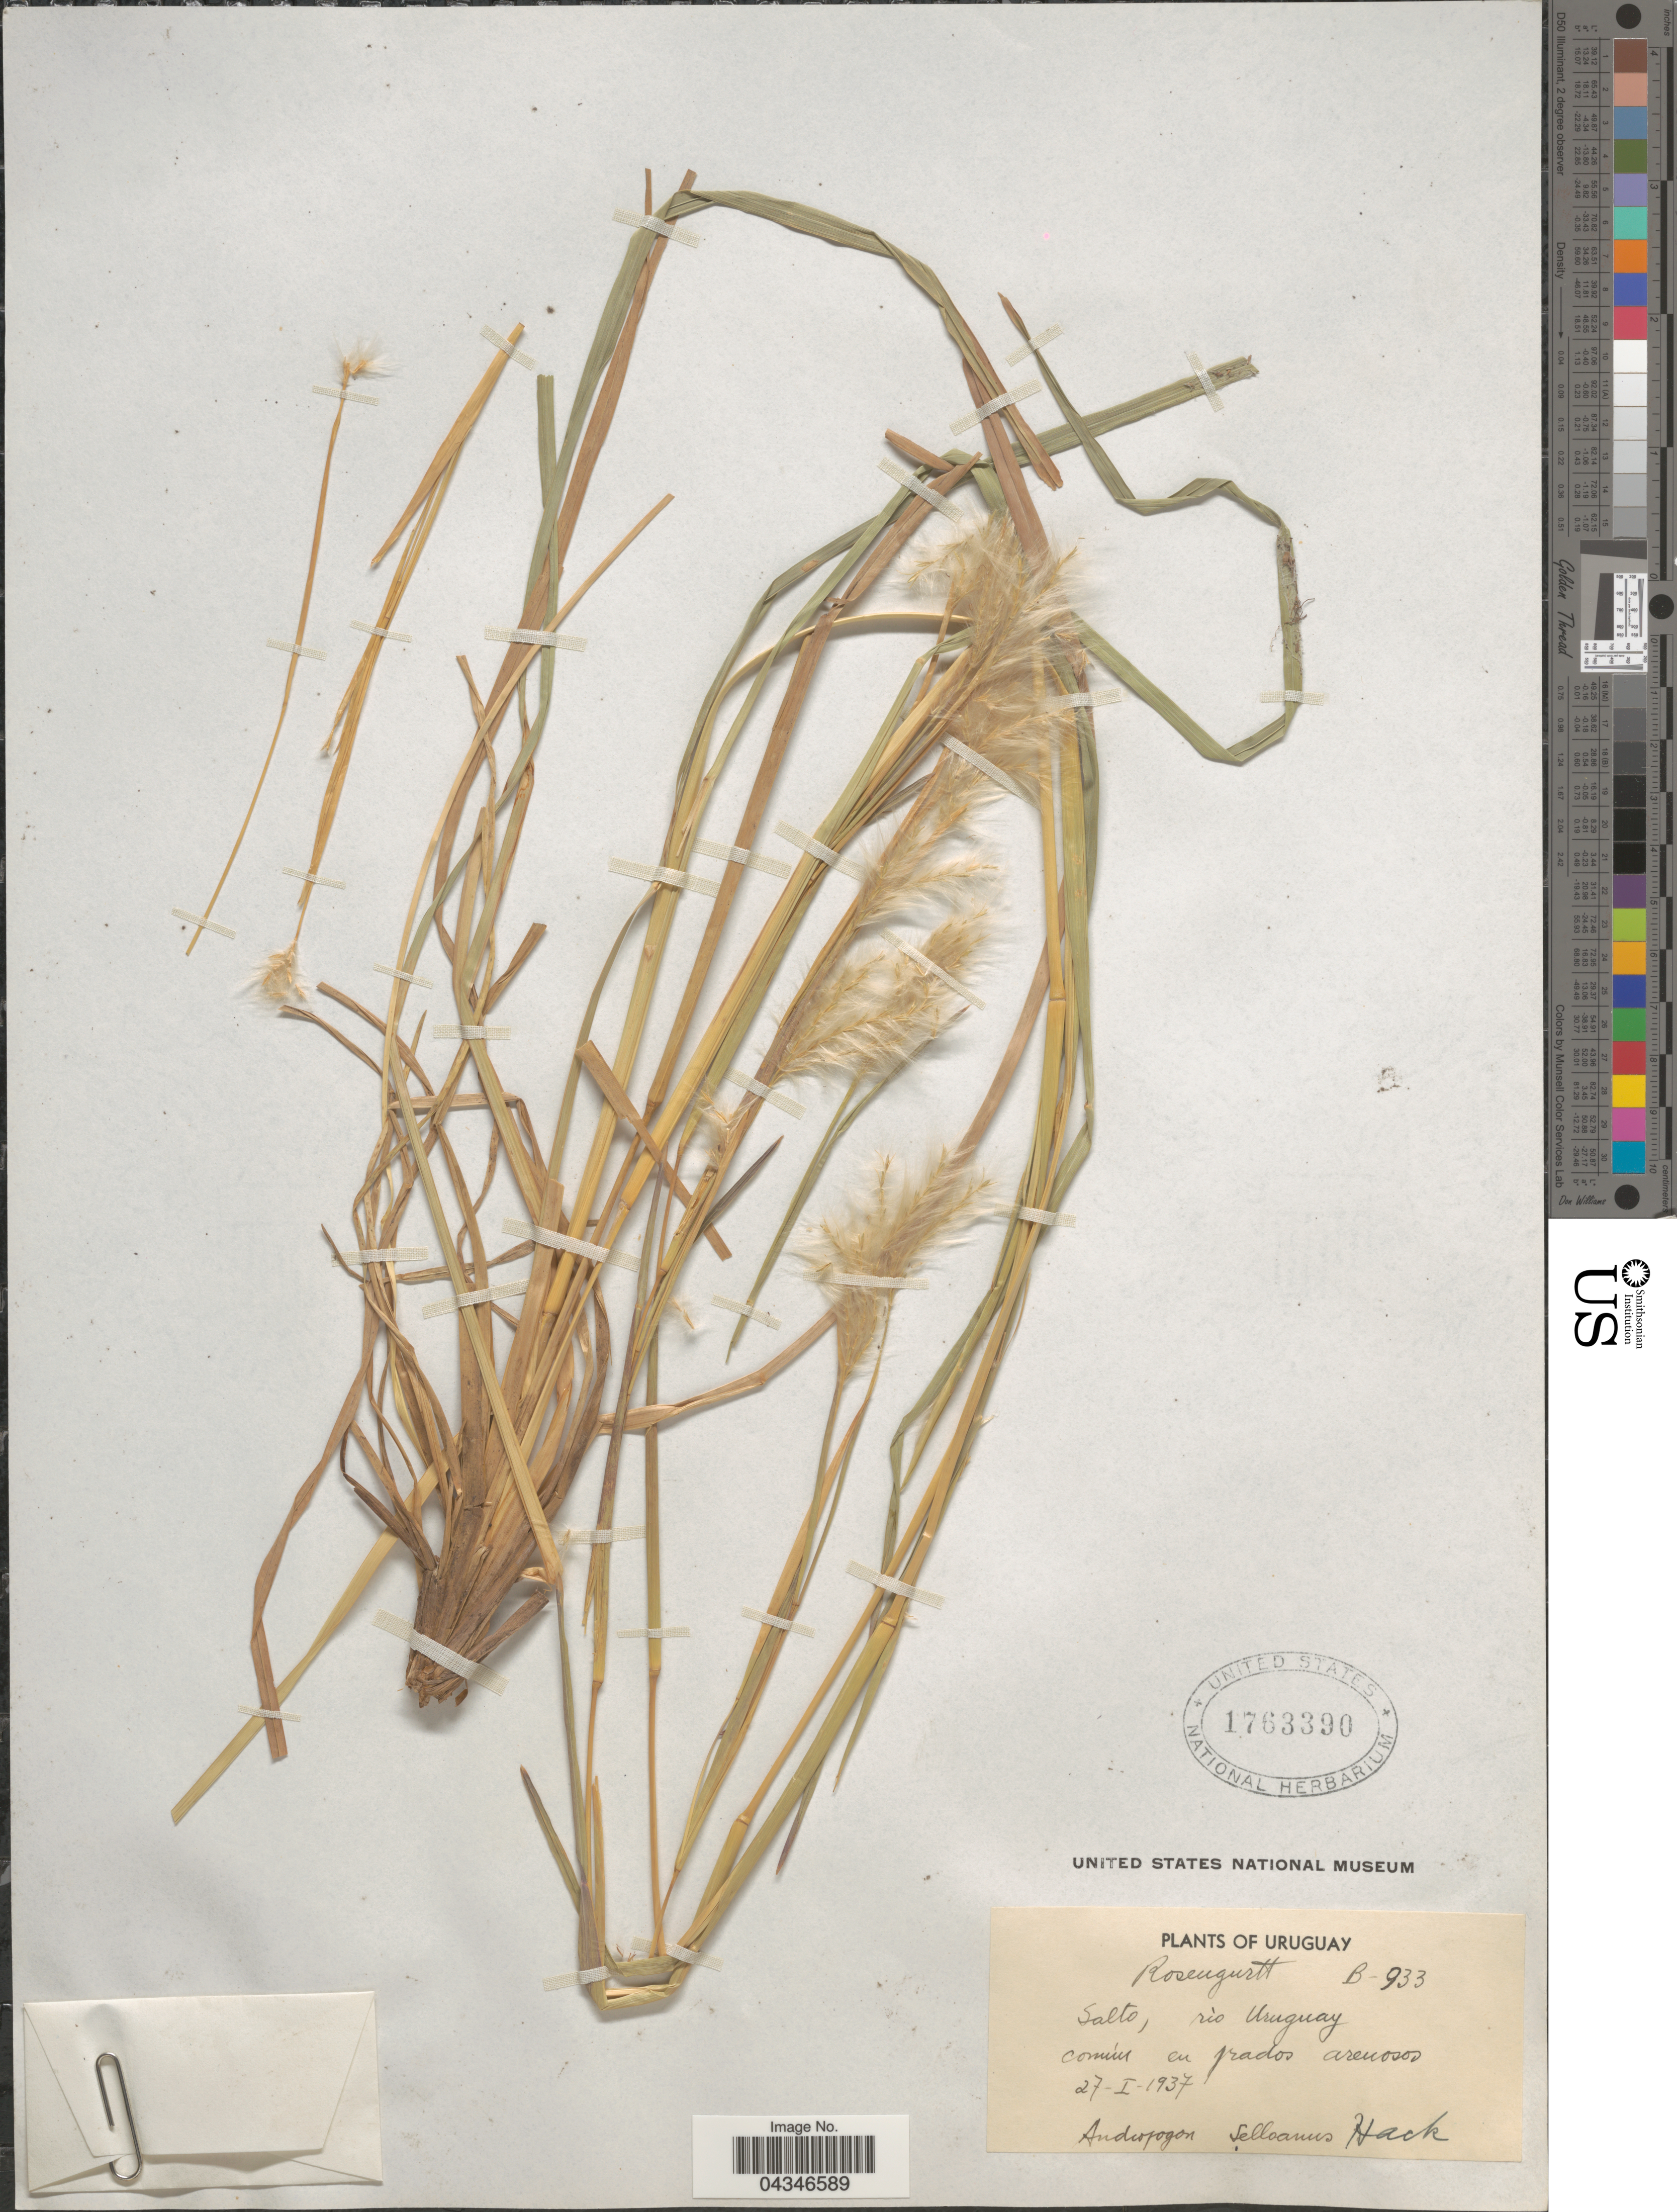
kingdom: Plantae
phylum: Tracheophyta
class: Liliopsida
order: Poales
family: Poaceae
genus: Andropogon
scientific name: Andropogon selloanus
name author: (Hack.) Hack.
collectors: Rosengurtt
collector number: B-933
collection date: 1937-01-27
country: Uruguay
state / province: Salto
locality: Rio Uruguay.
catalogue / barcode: US 1763390